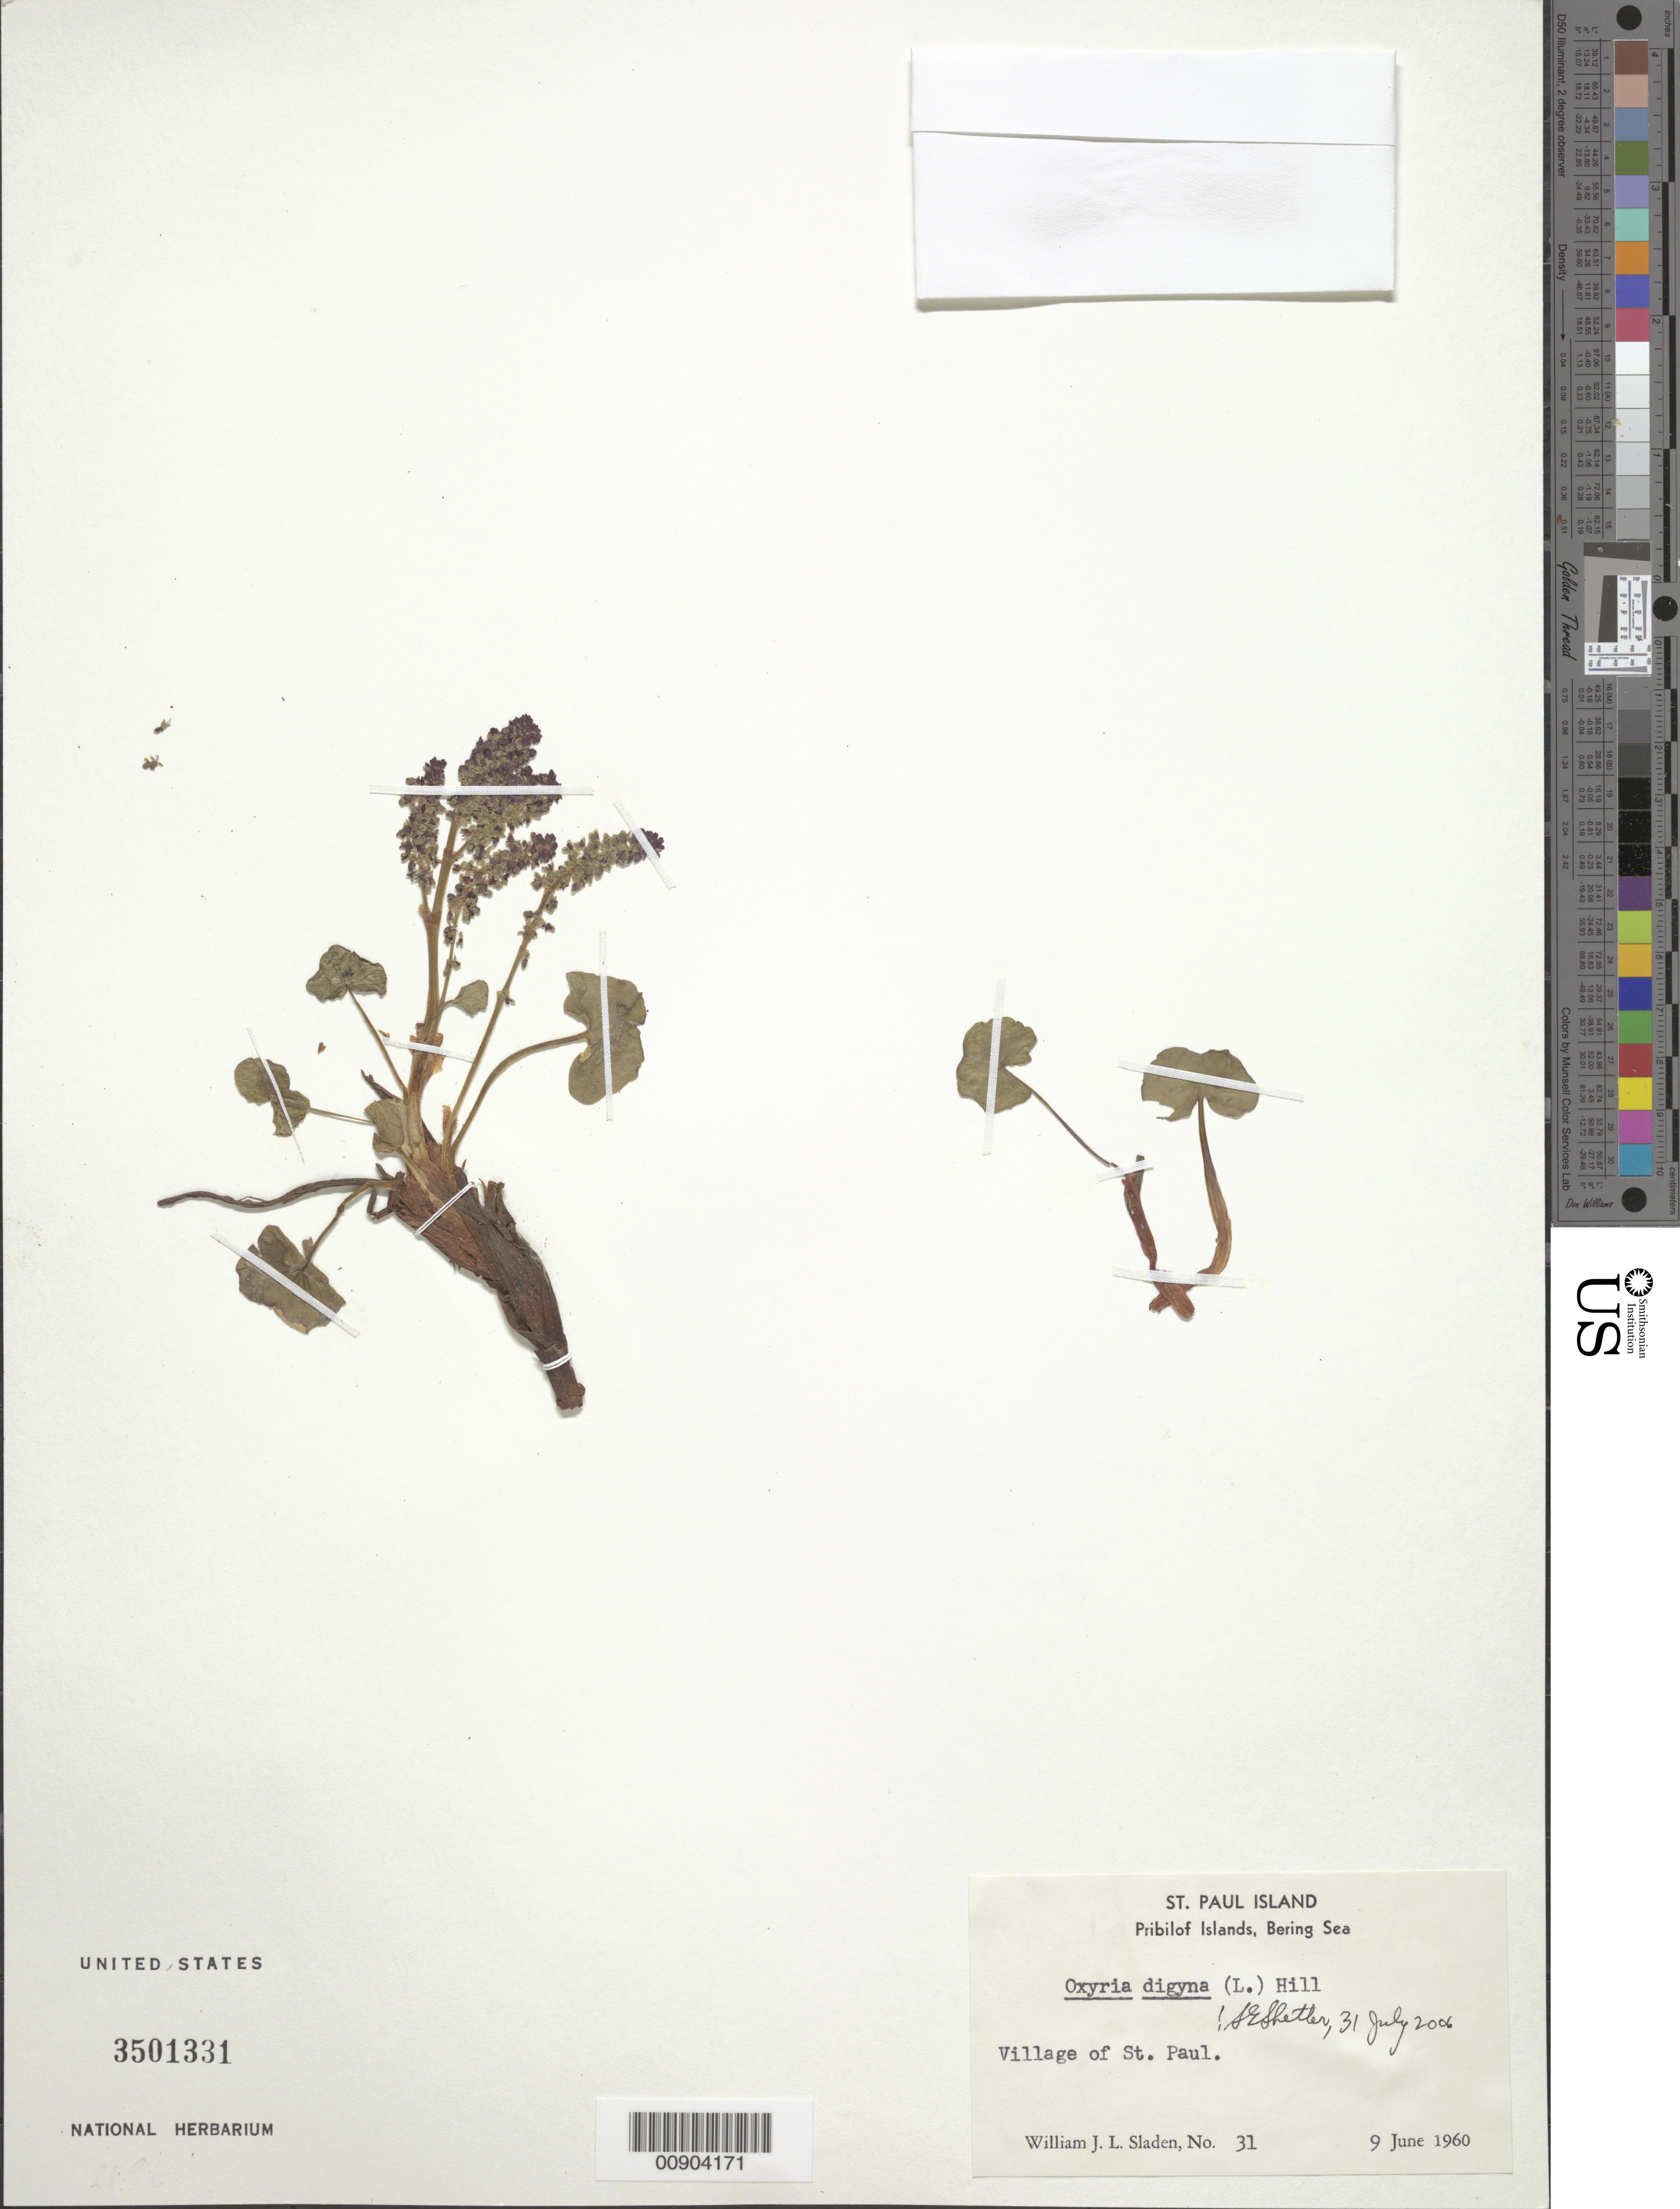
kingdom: Plantae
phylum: Tracheophyta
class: Magnoliopsida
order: Caryophyllales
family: Polygonaceae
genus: Oxyria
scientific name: Oxyria digyna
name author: (L.) Hill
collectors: W. Sladen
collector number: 31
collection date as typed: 09 Jun 1960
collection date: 1960-06-09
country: United States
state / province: Alaska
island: St. Paul Island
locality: Village of St. Paul., Bering Sea, Pribilof Islands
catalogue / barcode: US 3501331